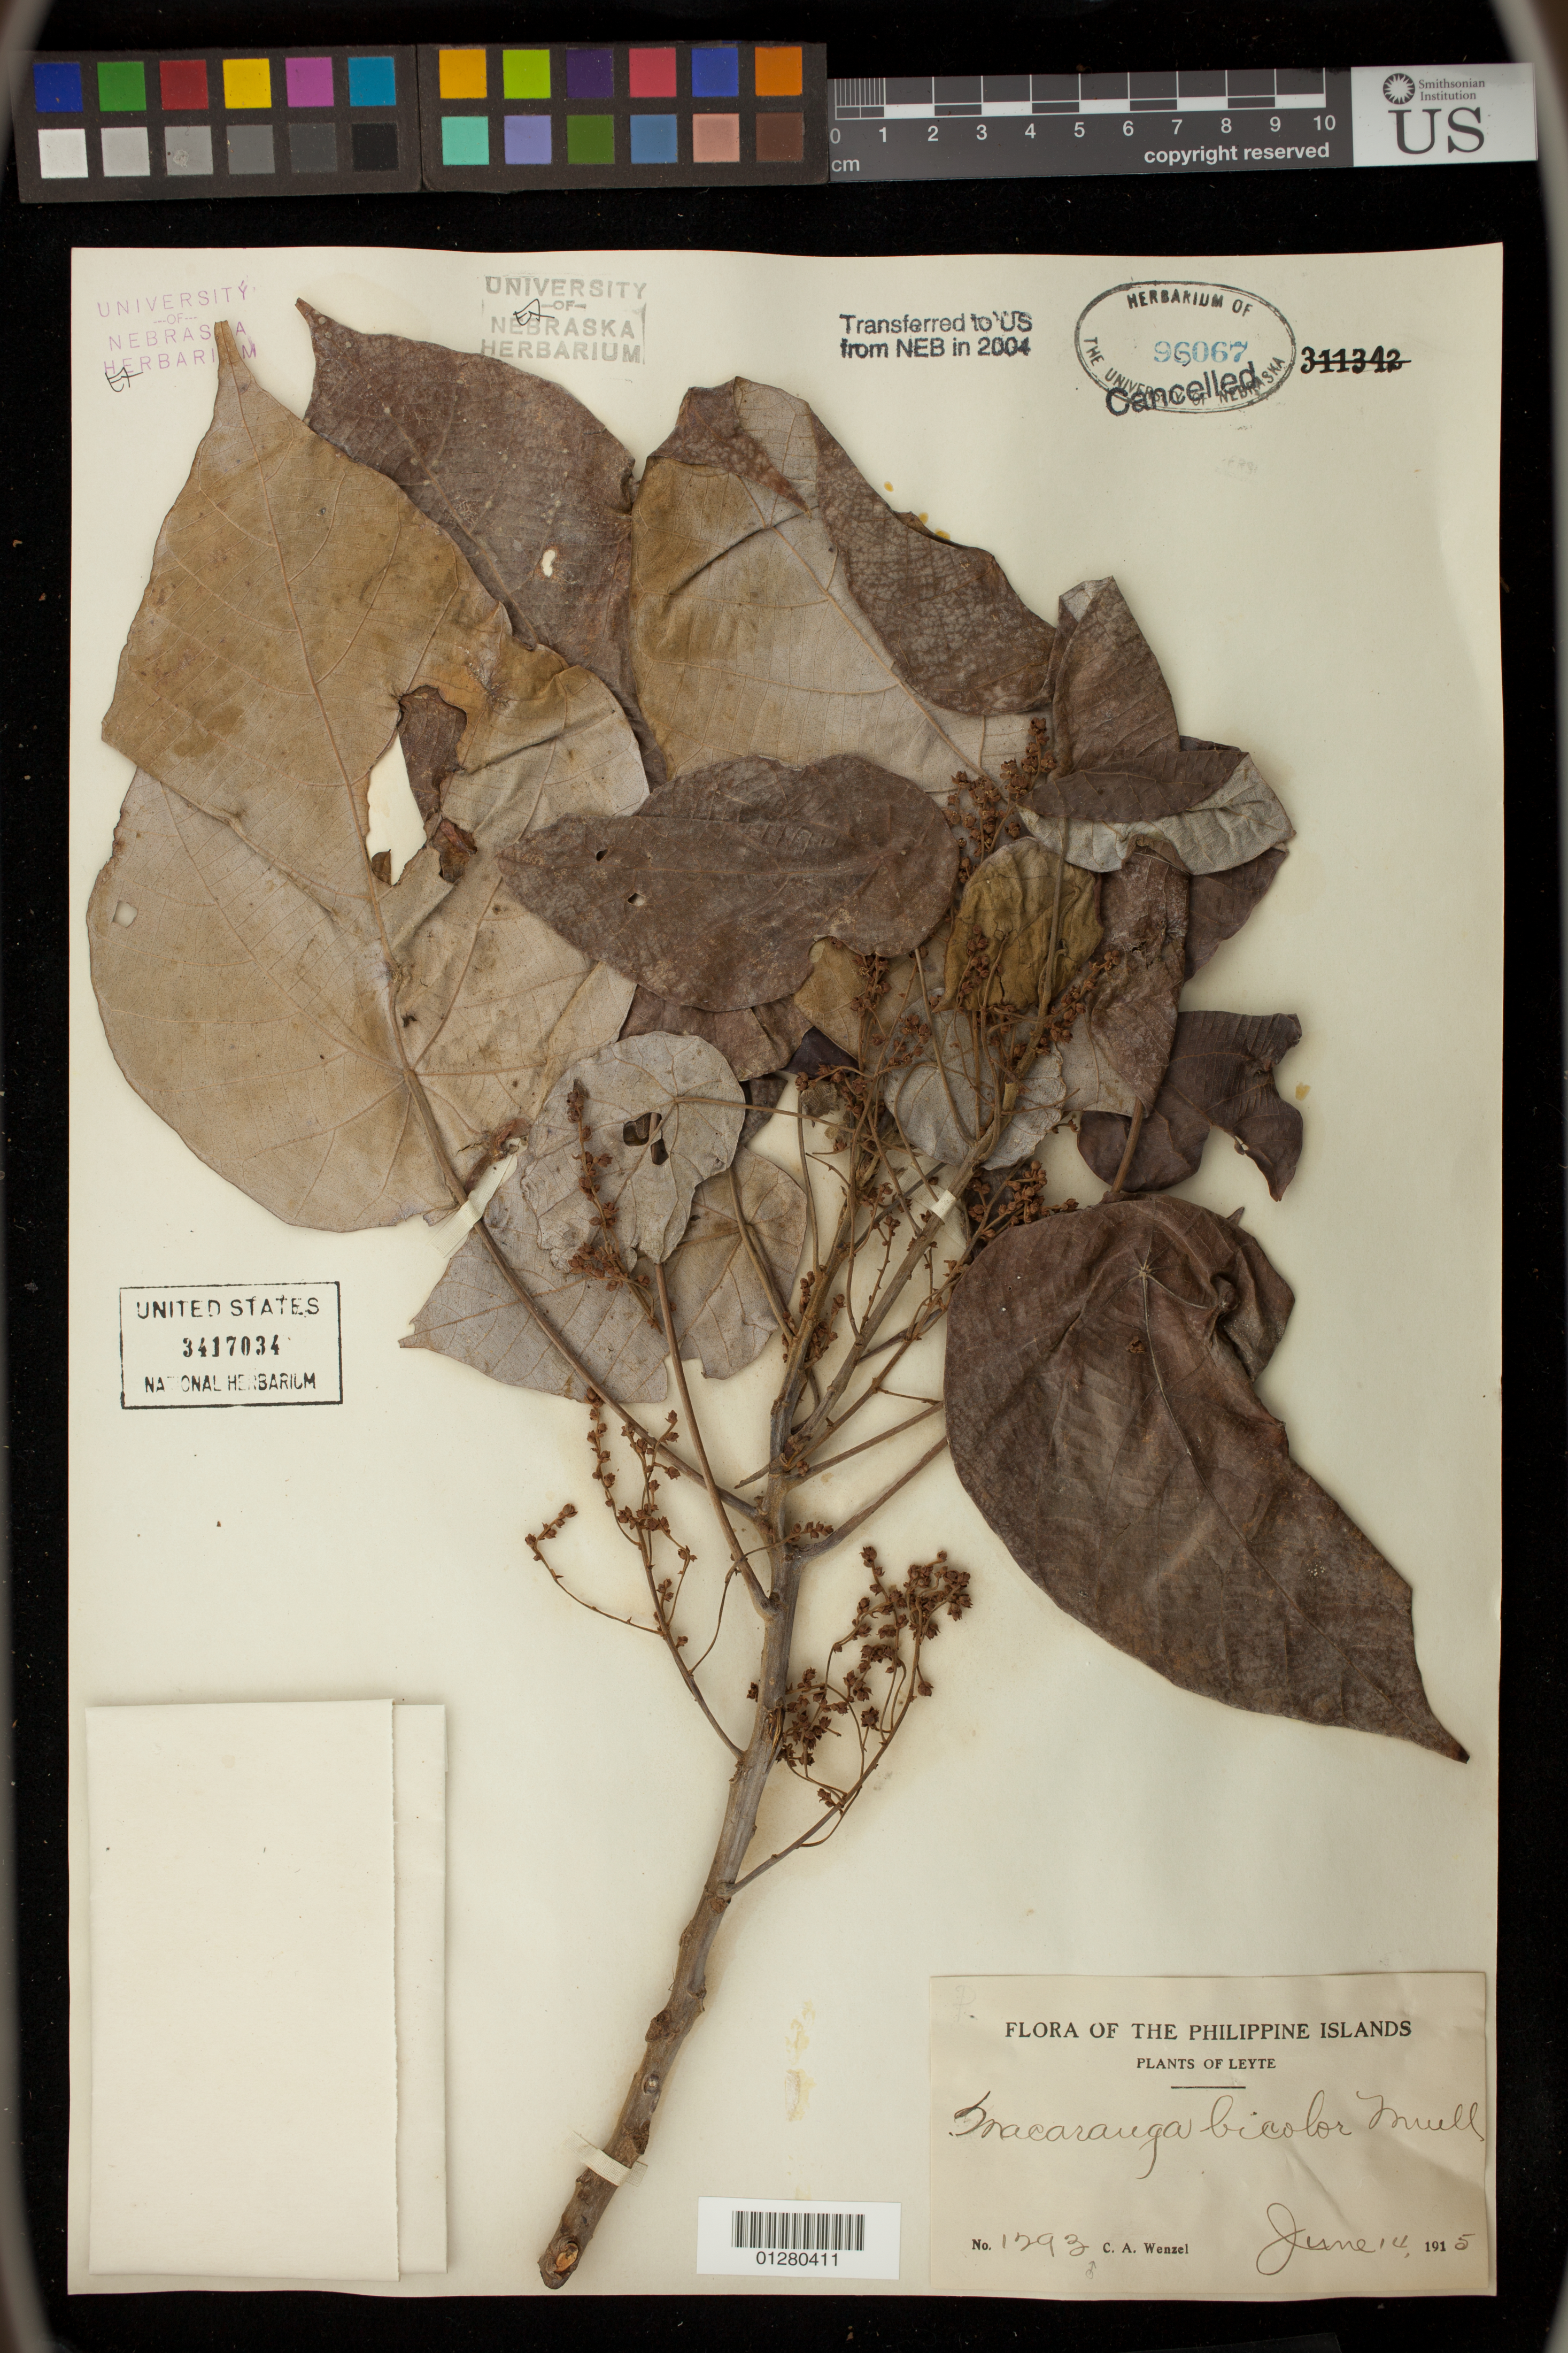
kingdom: Plantae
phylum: Tracheophyta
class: Magnoliopsida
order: Malpighiales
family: Euphorbiaceae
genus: Macaranga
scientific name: Macaranga bicolor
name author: Müll. Arg.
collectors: C. Wenzel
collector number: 1293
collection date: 1915-06-14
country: Philippines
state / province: Eastern Visayas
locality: Leyte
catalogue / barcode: US 3417034